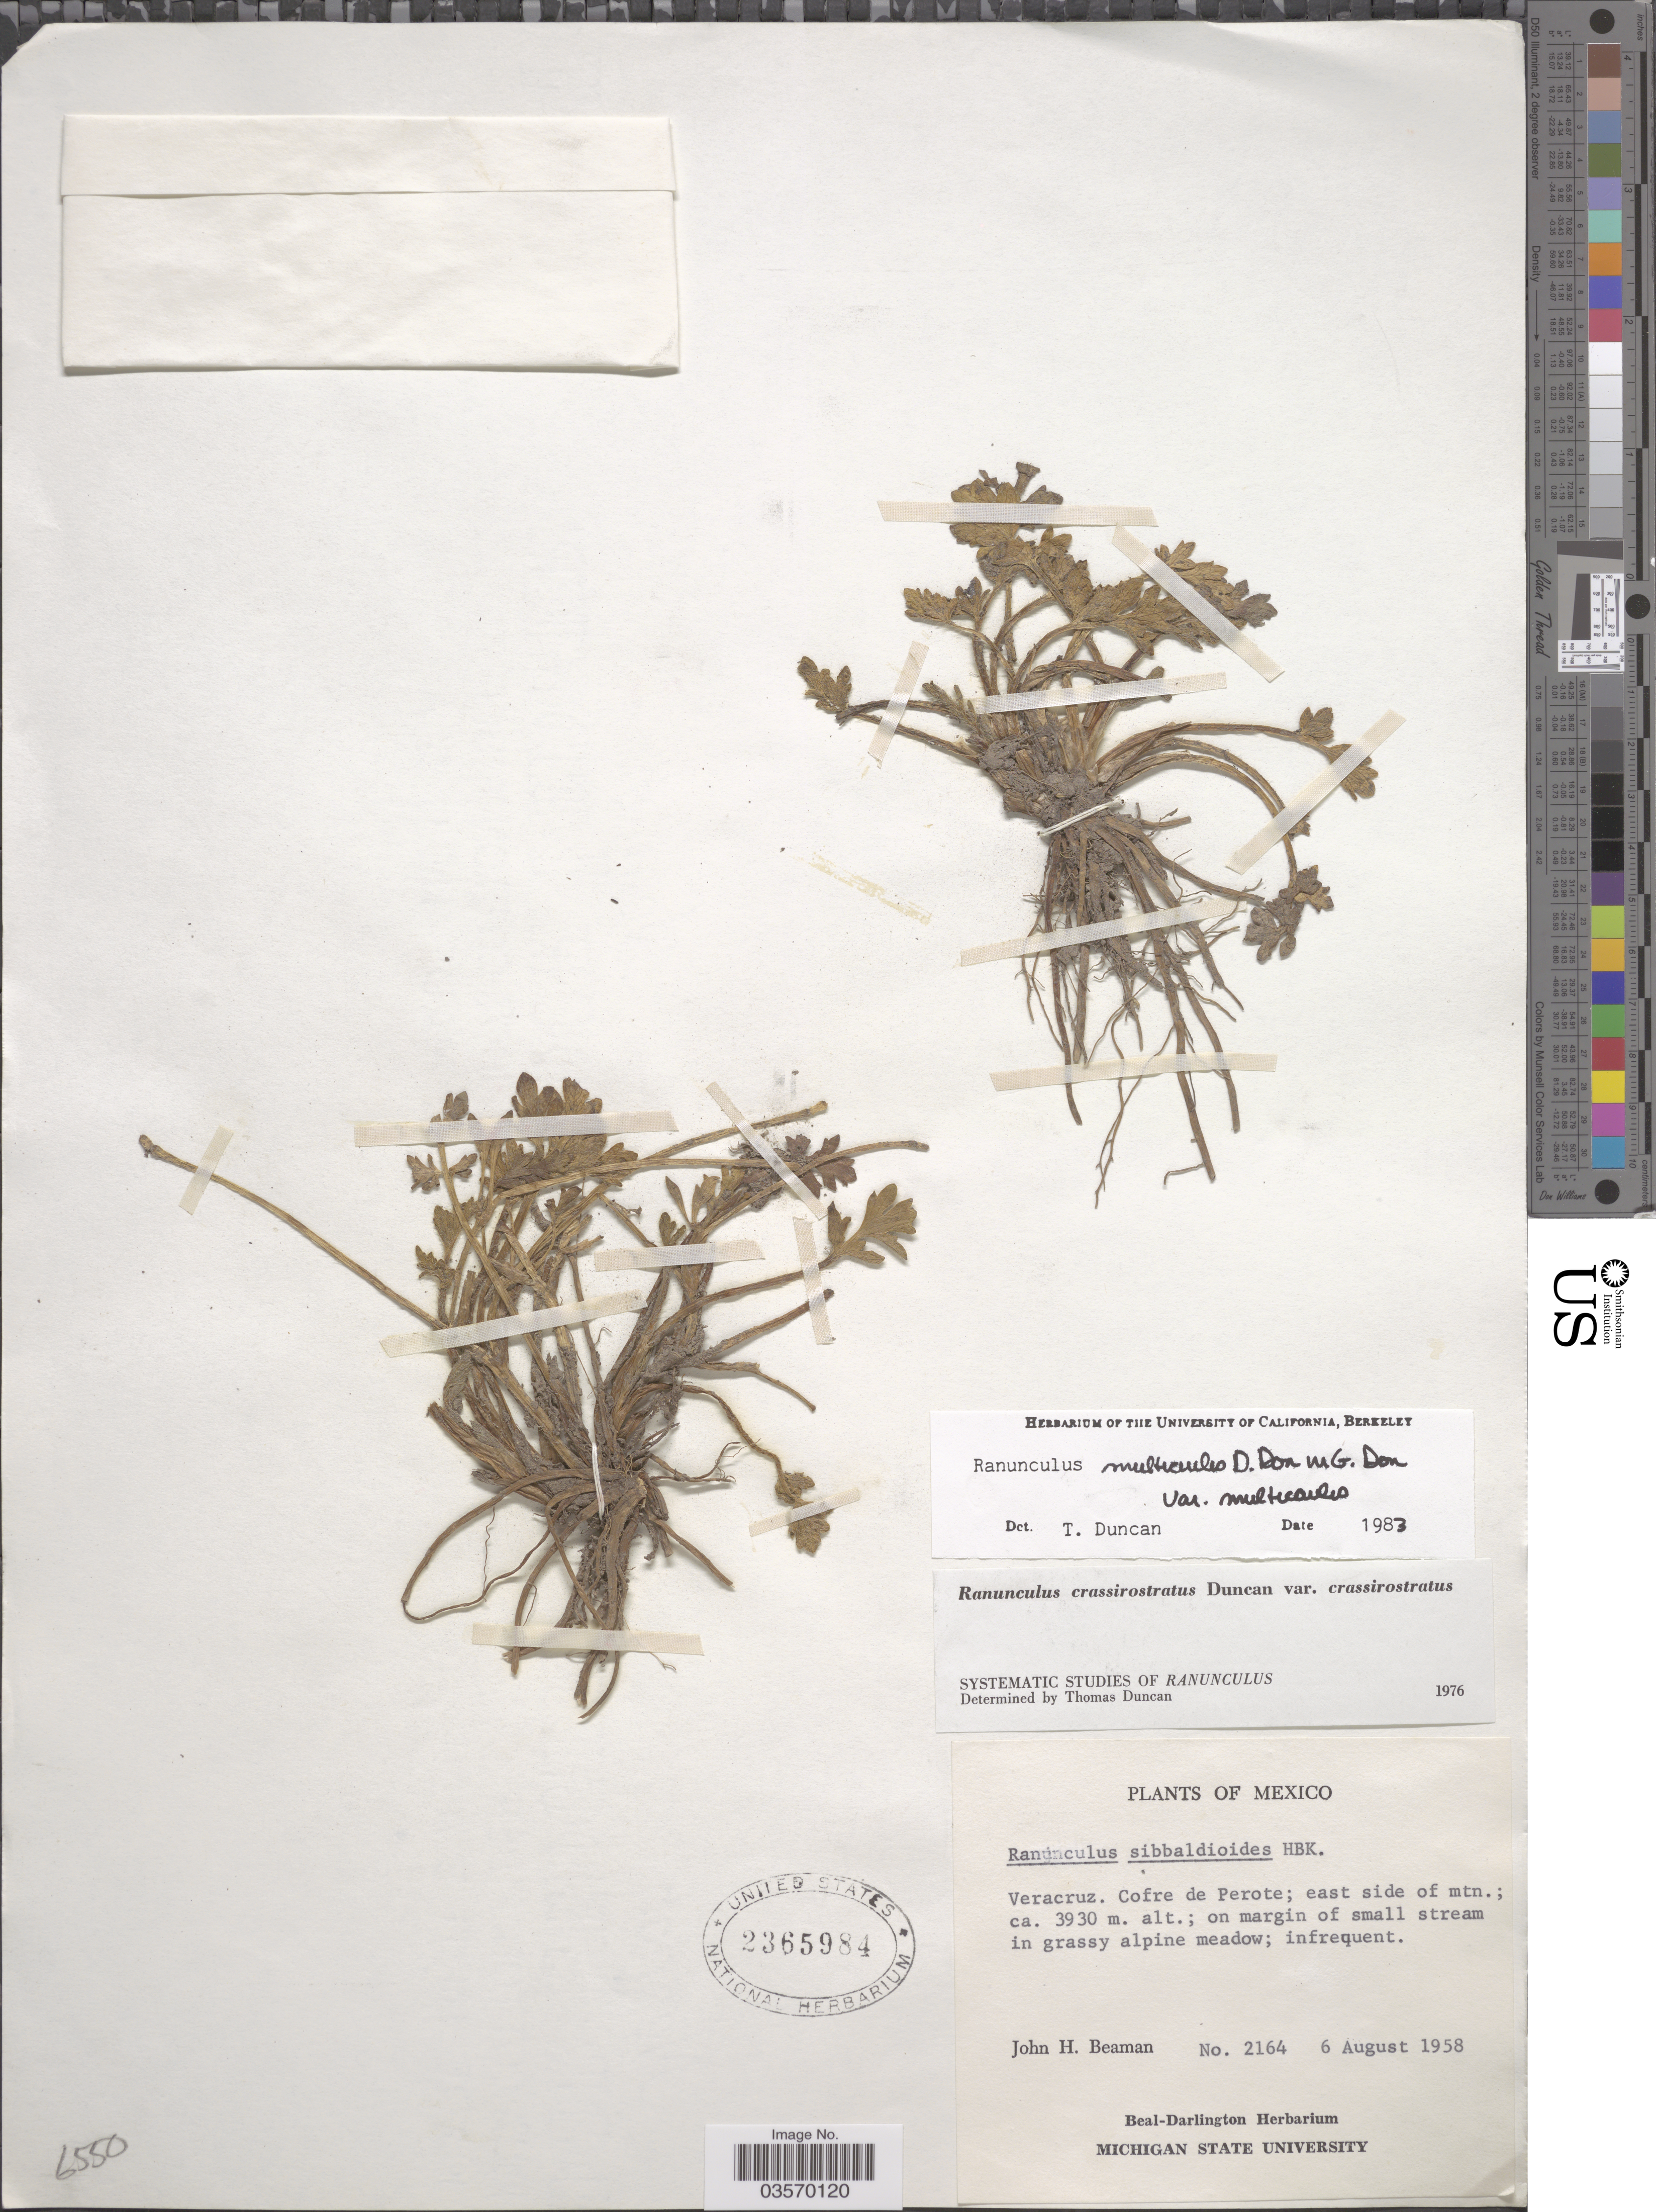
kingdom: Plantae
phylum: Tracheophyta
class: Magnoliopsida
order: Ranunculales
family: Ranunculaceae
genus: Ranunculus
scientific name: Ranunculus multicaulis var. multicaulis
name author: D. Don ex D. Don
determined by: Duncan, T.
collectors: J. H. Beaman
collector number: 2164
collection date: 1958-08-06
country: Mexico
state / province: Veracruz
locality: Veracruz. Cofre de Perote; east side of mtn.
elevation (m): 3930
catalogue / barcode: US 2365984